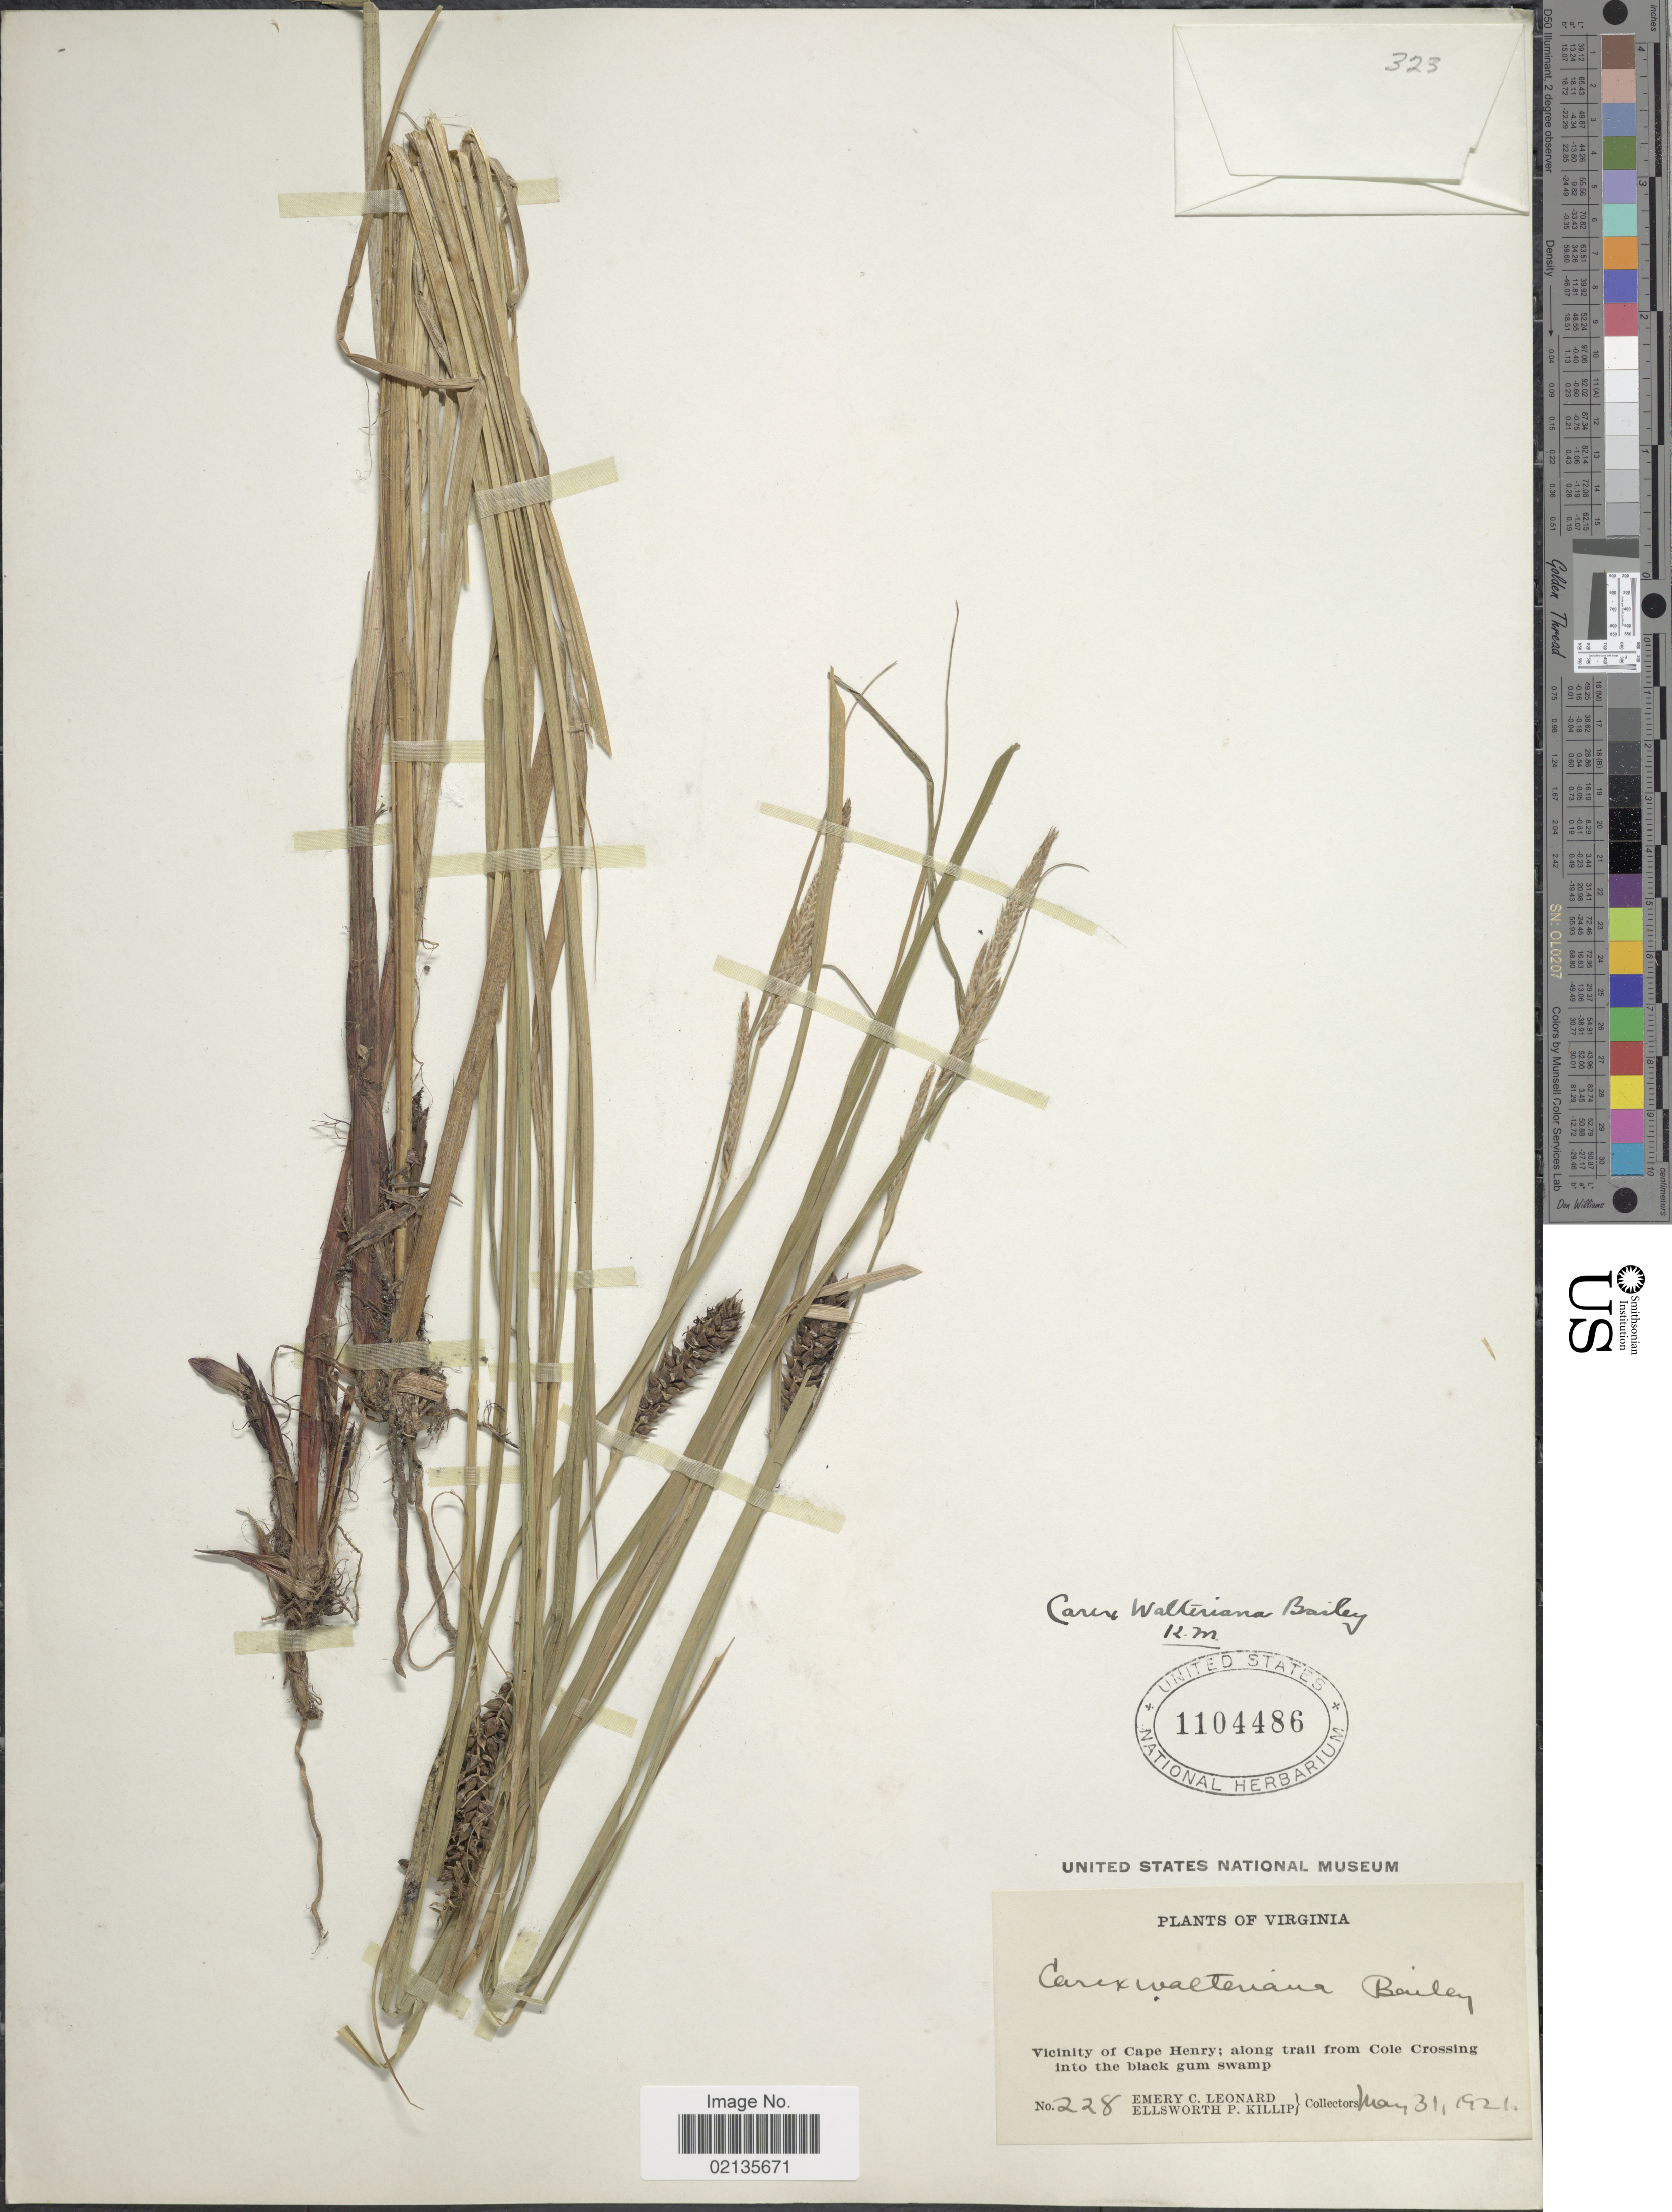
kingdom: Plantae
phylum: Tracheophyta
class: Liliopsida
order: Poales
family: Cyperaceae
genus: Carex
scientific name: Carex striata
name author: Michx.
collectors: E. C. Leonard & E. P. Killip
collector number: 228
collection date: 1921-05-31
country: United States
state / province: Virginia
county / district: City of Virginia Beach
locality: Vicinity of Cape Henry; along trail from Cole Crossing into the black gum swamp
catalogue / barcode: US 1104486